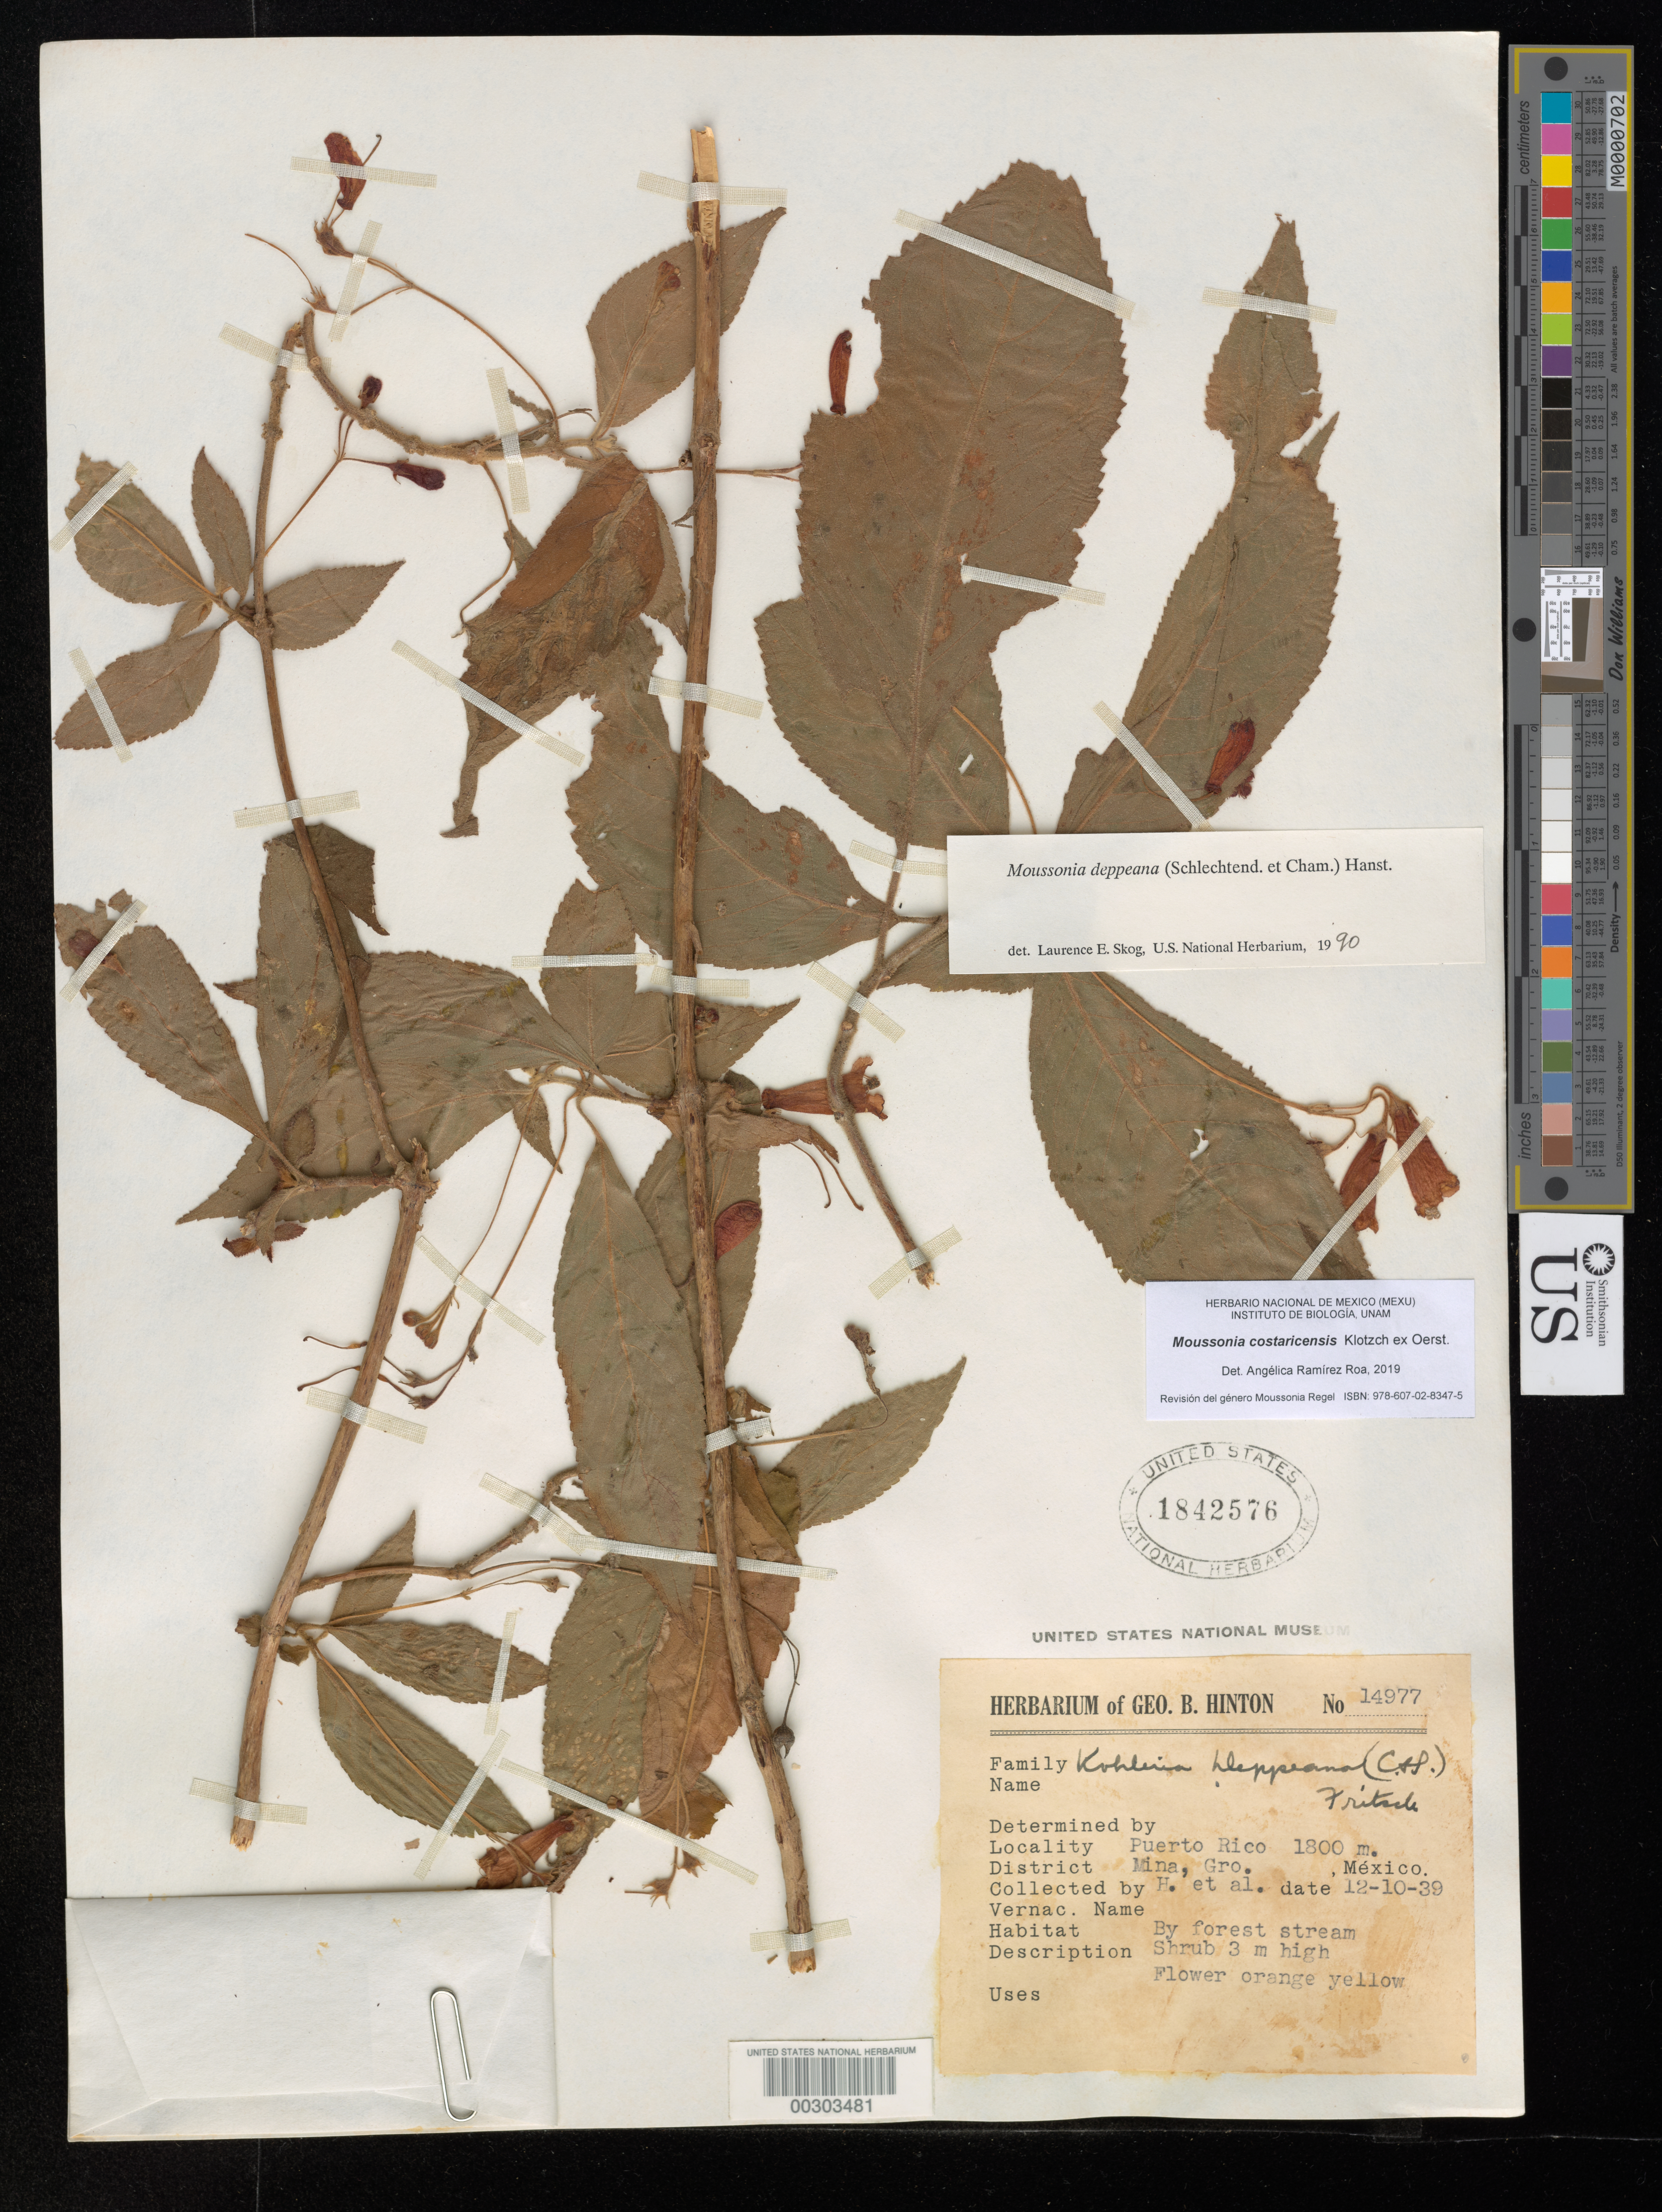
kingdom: Plantae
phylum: Tracheophyta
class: Magnoliopsida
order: Lamiales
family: Gesneriaceae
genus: Moussonia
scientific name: Moussonia costaricensis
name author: Klotzsch ex Oerst.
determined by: Ramírez-Roa, A.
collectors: G. B. Hinton & et al.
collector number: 14977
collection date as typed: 10 Dec 1939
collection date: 1939-12-10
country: Mexico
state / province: Guerrero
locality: Dist. Mina, Puerto Rico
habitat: By forest stream.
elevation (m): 1800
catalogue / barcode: US 1842576